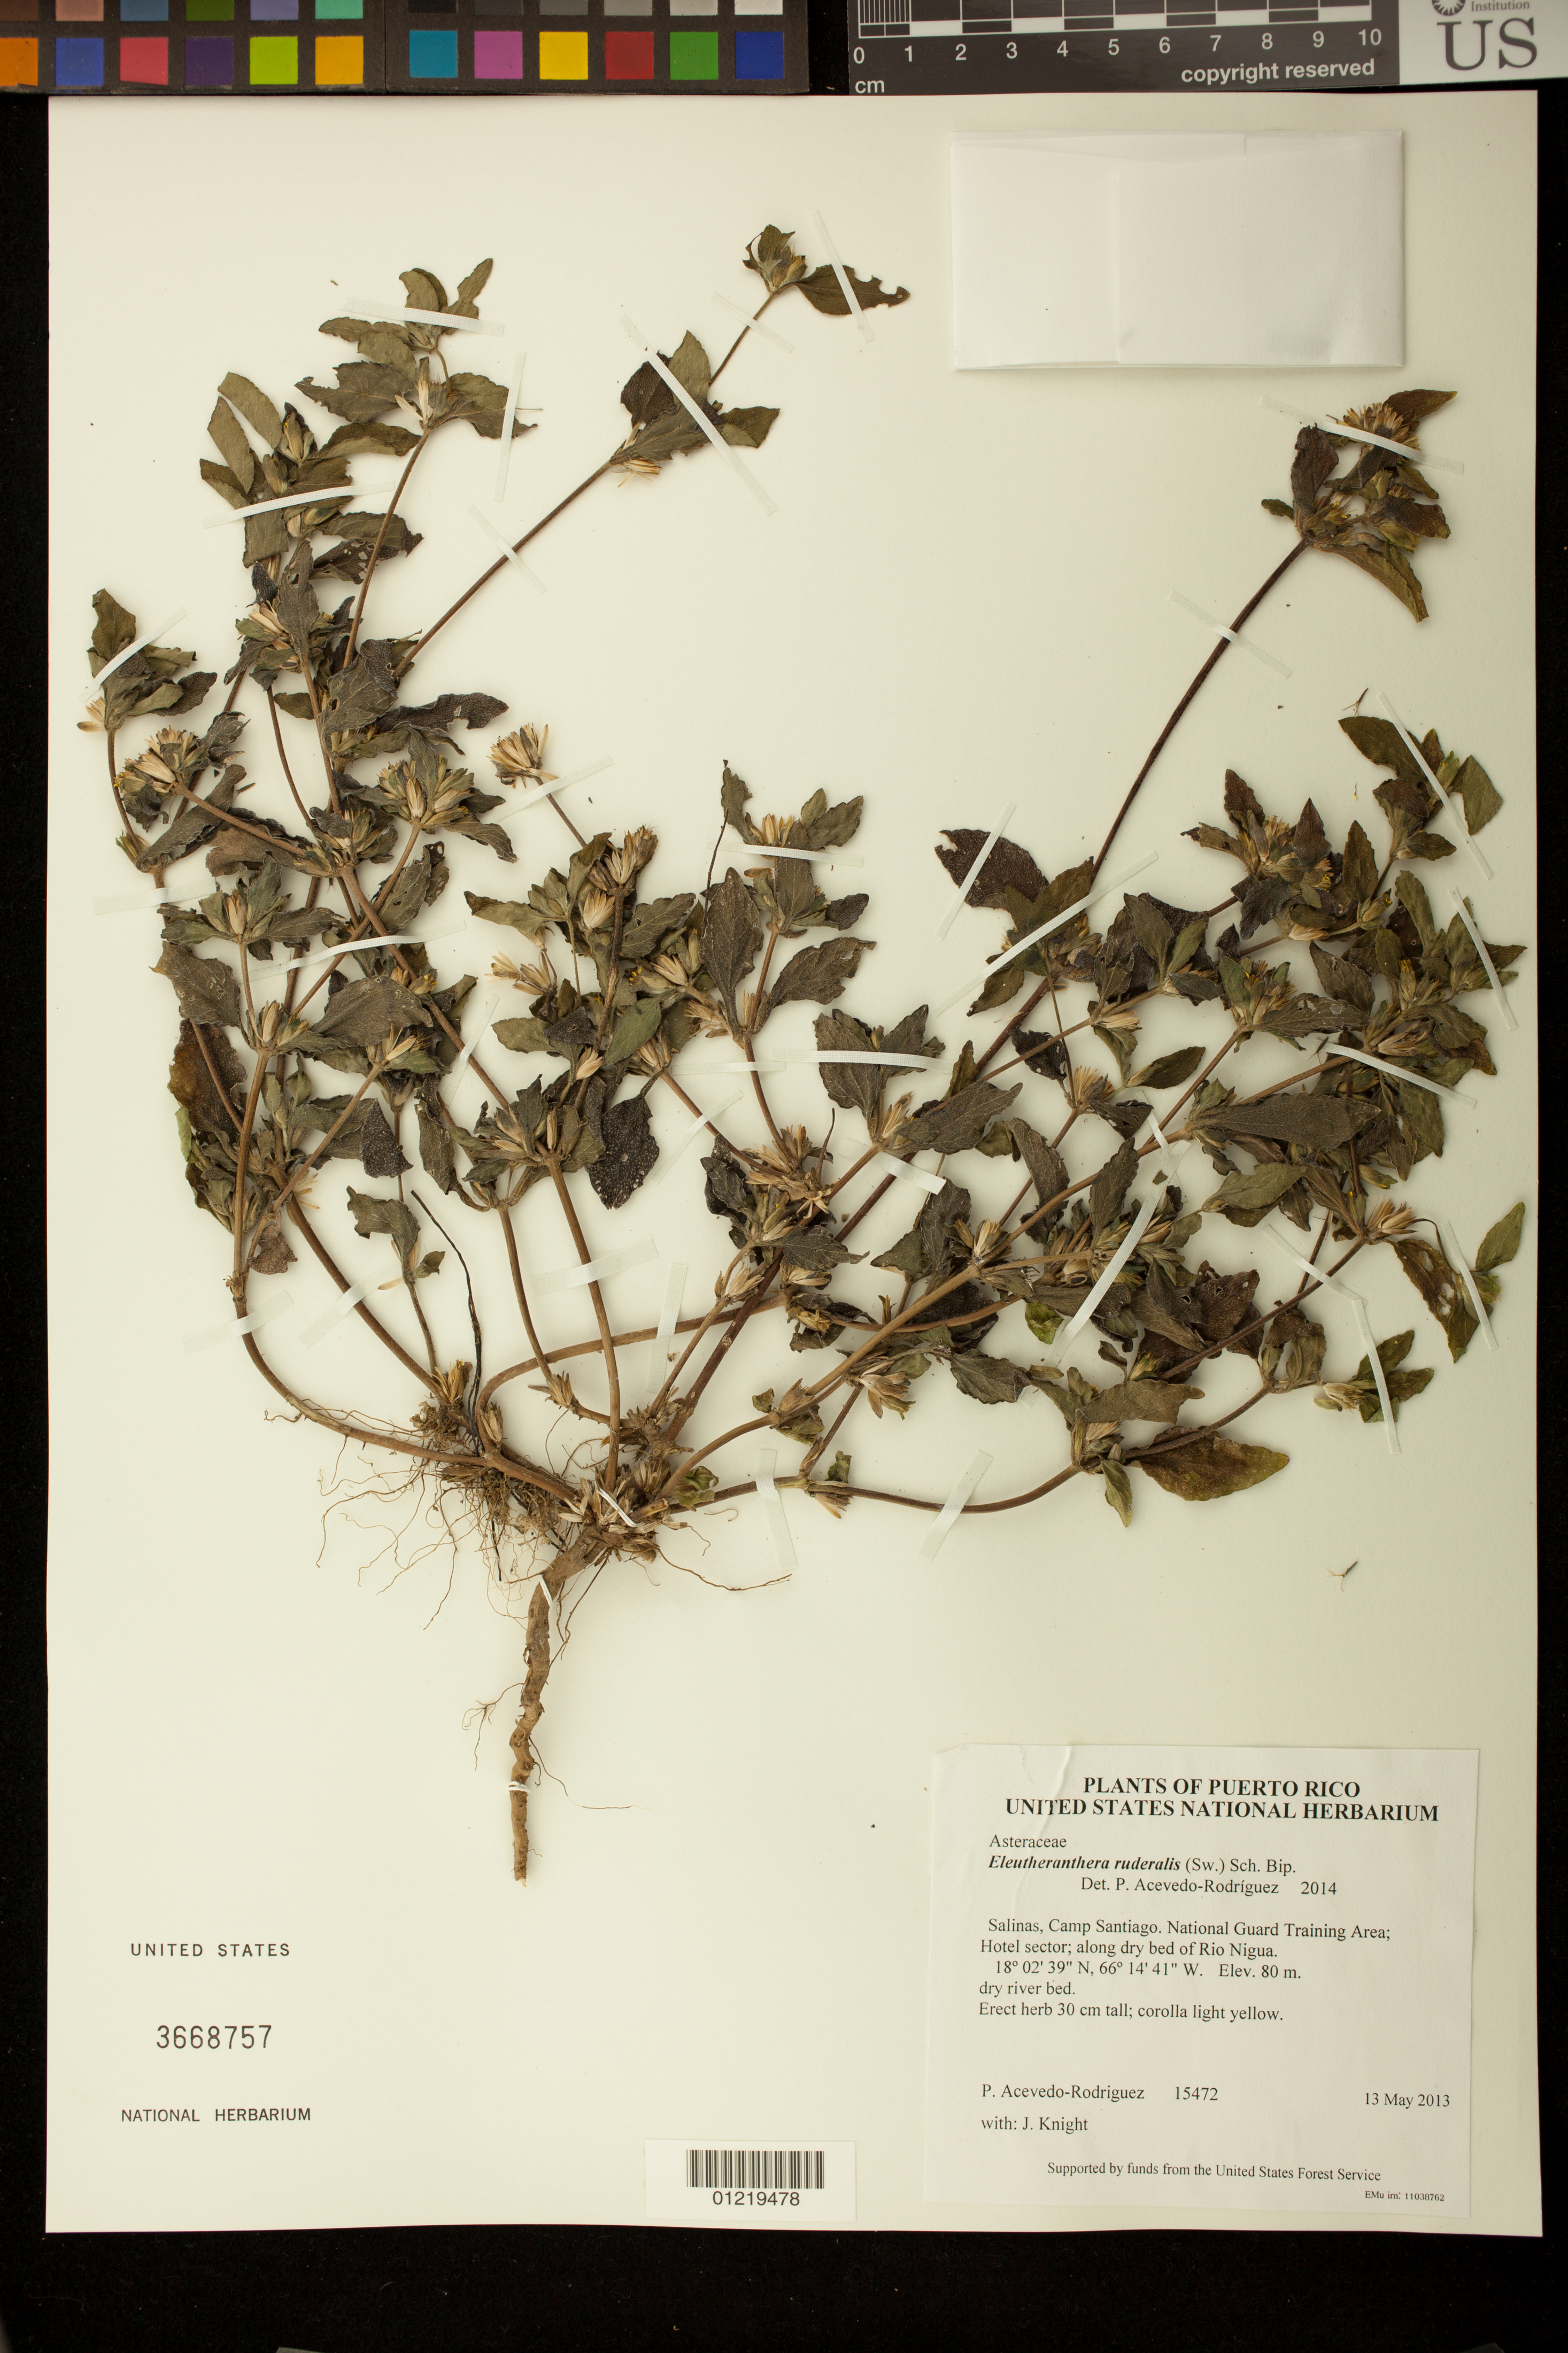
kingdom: Plantae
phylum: Tracheophyta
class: Magnoliopsida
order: Asterales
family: Asteraceae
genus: Eleutheranthera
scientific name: Eleutheranthera ruderalis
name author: (Sw.) Sch. Bip.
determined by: Acevedo-Rodríguez, P., (BOT), Smithsonian Institution - National Museum of Natural History (UNITED STATES)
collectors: P. Acevedo-Rodr. & J. Knight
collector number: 15472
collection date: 2013-05-13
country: Puerto Rico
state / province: Salinas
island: Puerto Rico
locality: Camp Santiago. National Guard Training Area; Hotel sector; along dry bed of Rio Nigua.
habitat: dry river bed.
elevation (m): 80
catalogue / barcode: US 3668757